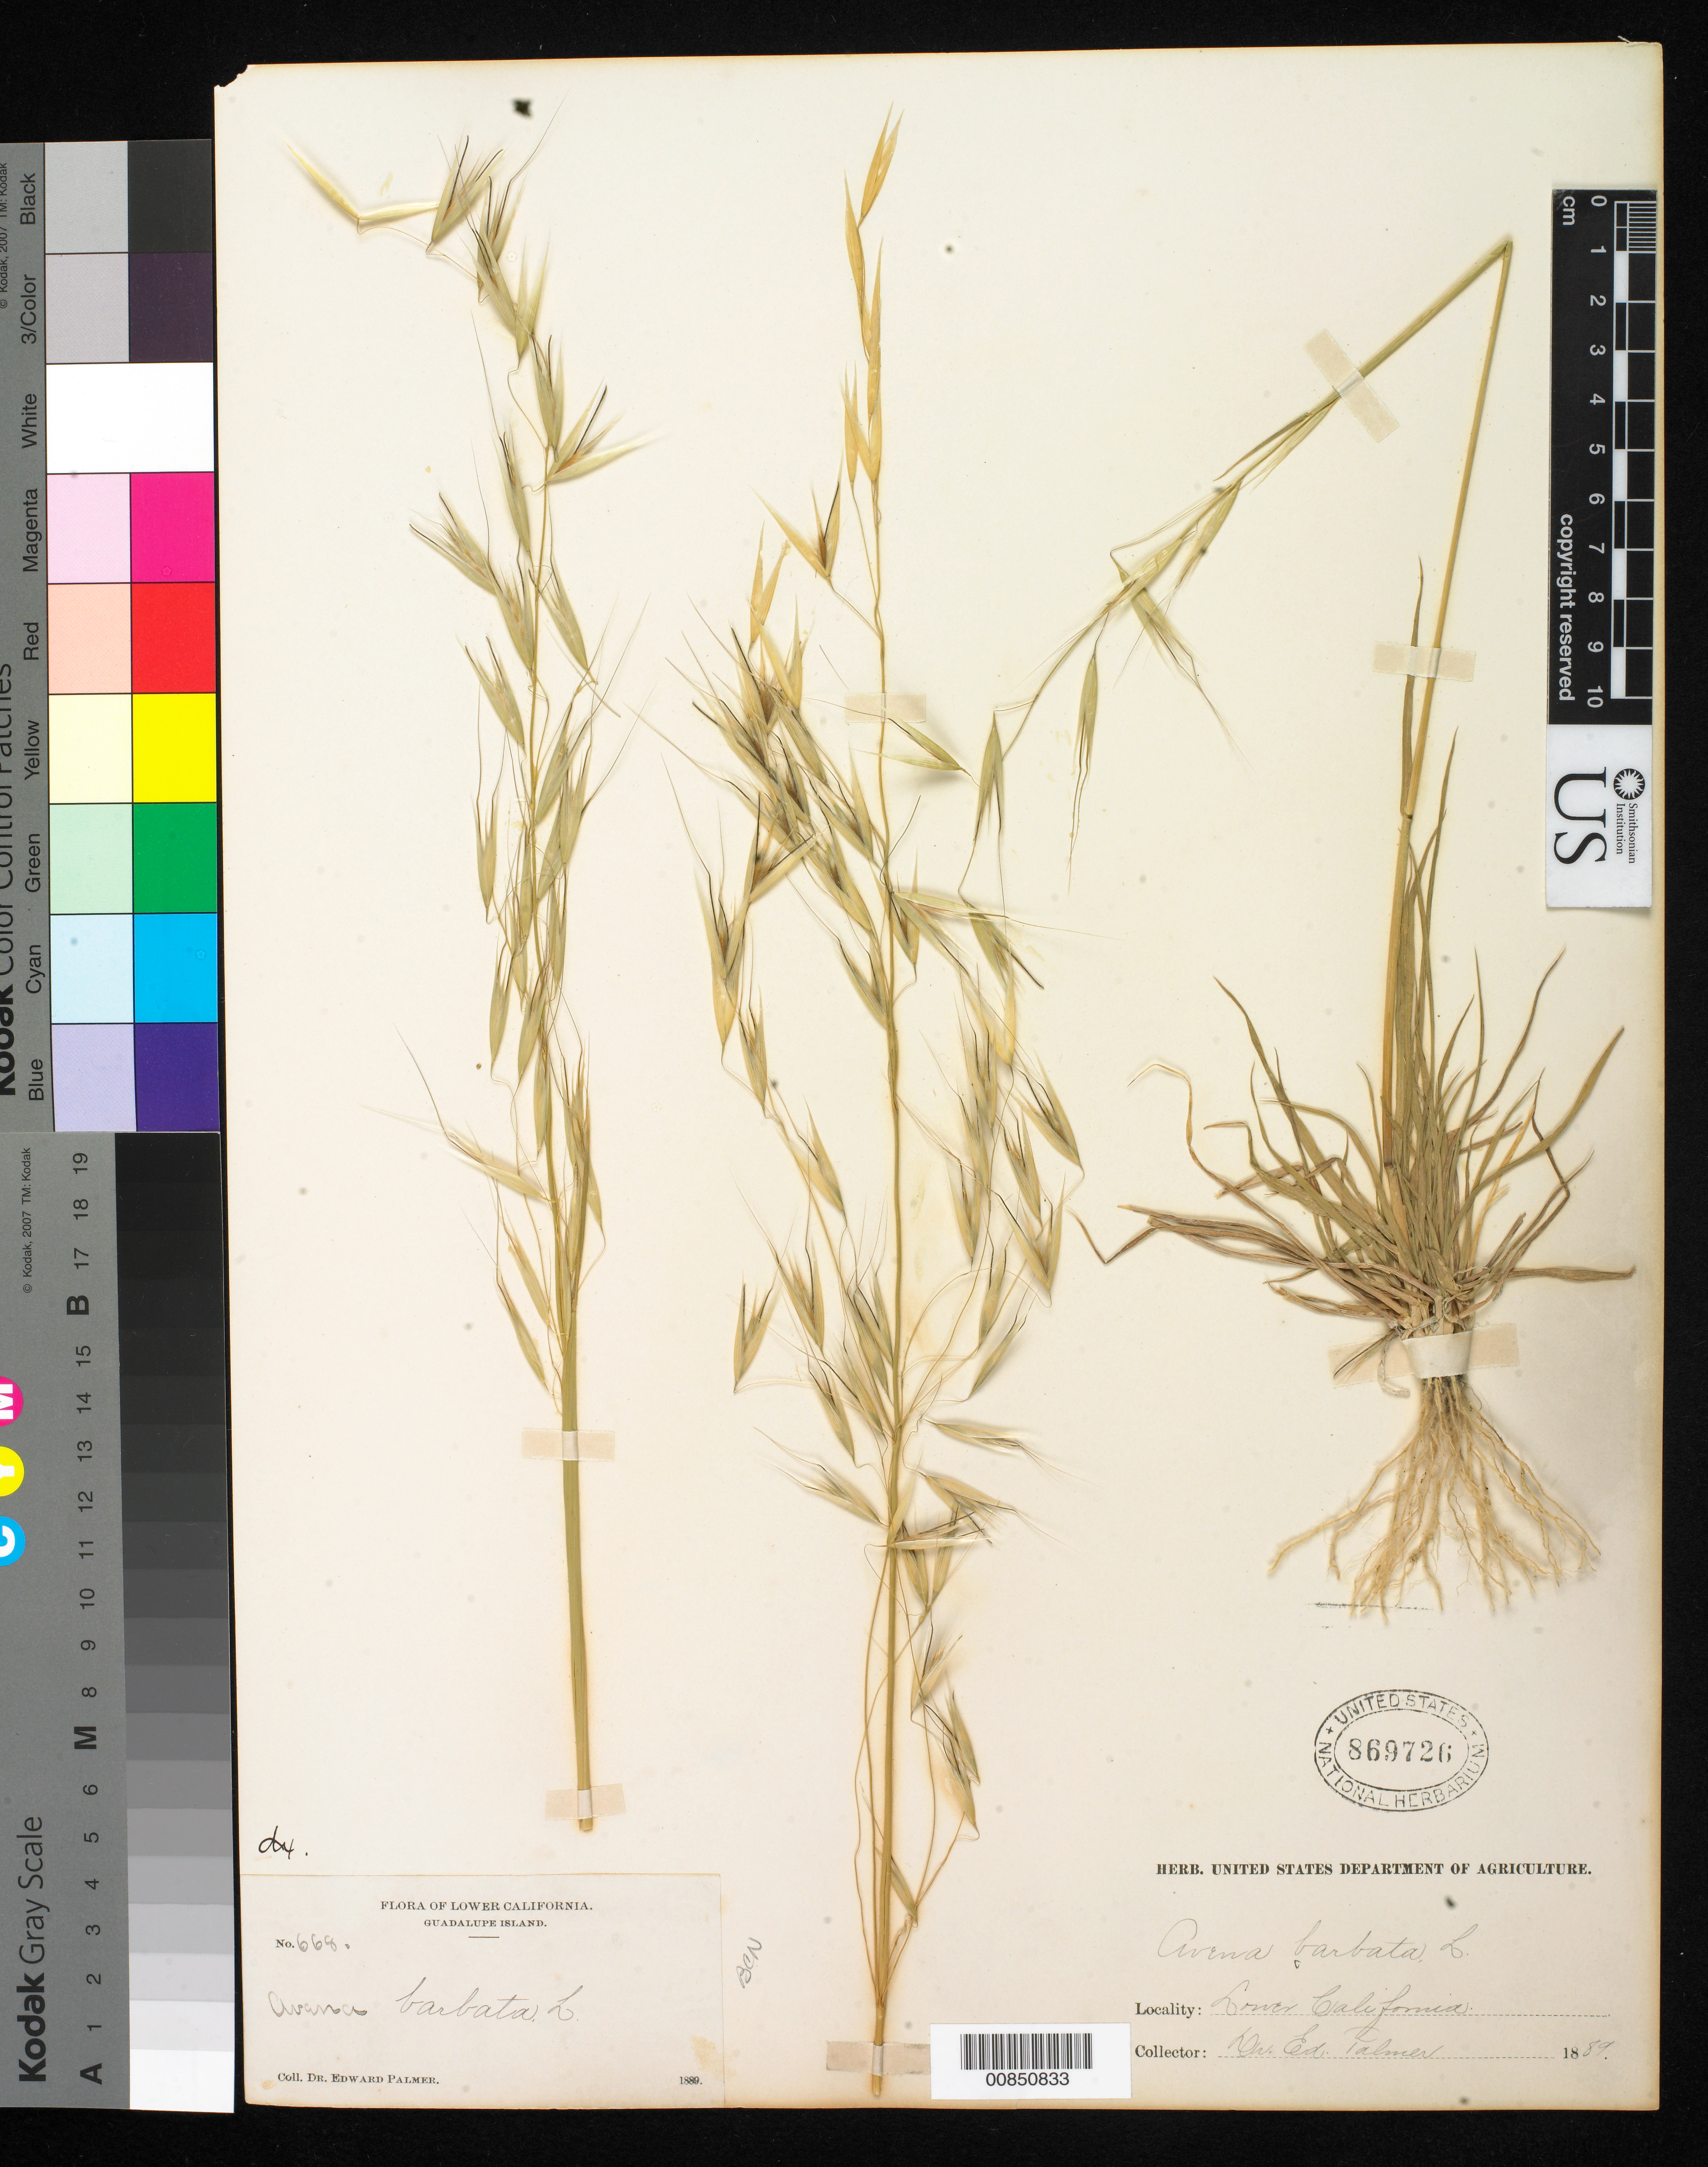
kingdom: Plantae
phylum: Tracheophyta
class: Liliopsida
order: Poales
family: Poaceae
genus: Avena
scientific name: Avena barbata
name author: Pott ex Link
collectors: E. Palmer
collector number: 668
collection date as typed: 1889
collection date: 1889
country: Mexico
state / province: Baja California Norte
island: Guadalupe I.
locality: Guadalupe Island, Baja California.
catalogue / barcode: US 869726